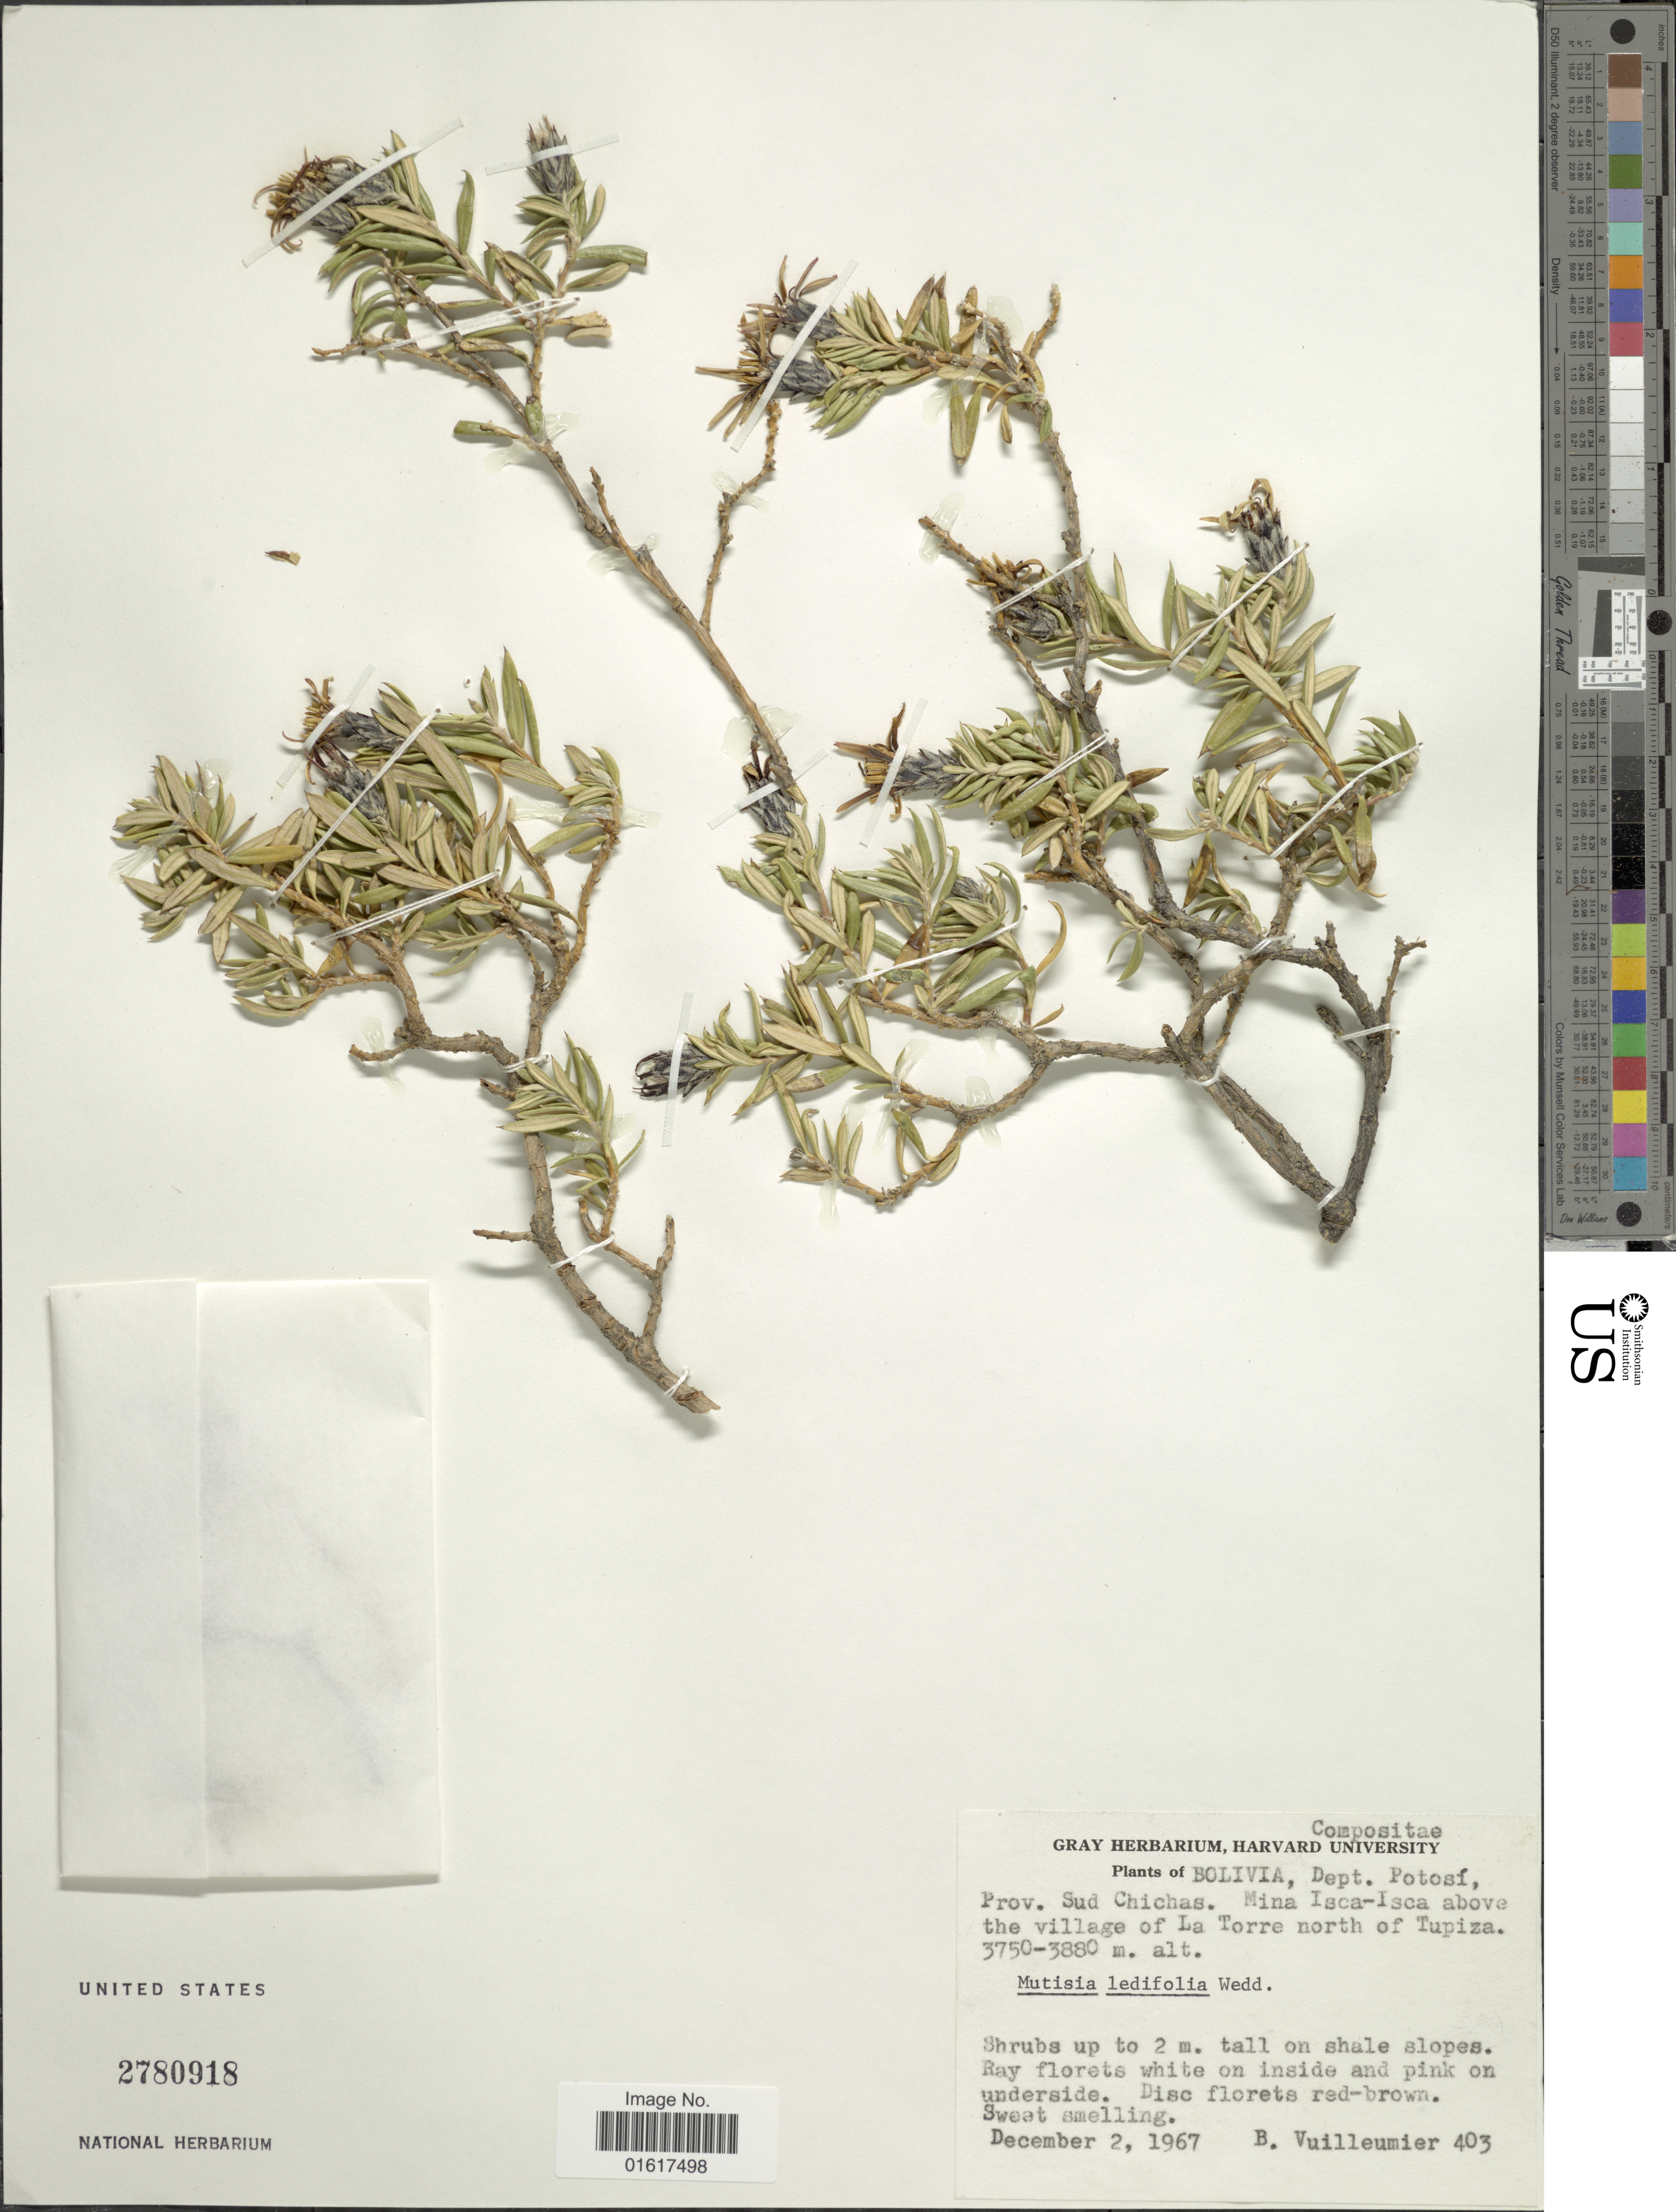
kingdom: Plantae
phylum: Tracheophyta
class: Magnoliopsida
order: Asterales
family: Asteraceae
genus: Mutisia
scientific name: Mutisia ledifolia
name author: Decne. ex Wedd.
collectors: B. Vuilleumier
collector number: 403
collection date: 1967-12-02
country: Bolivia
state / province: Potosi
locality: Prov. Sud Chichas. Mina Isca-Isca above the village of La Torre north of Tupiza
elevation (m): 3750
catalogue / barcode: US 2780918